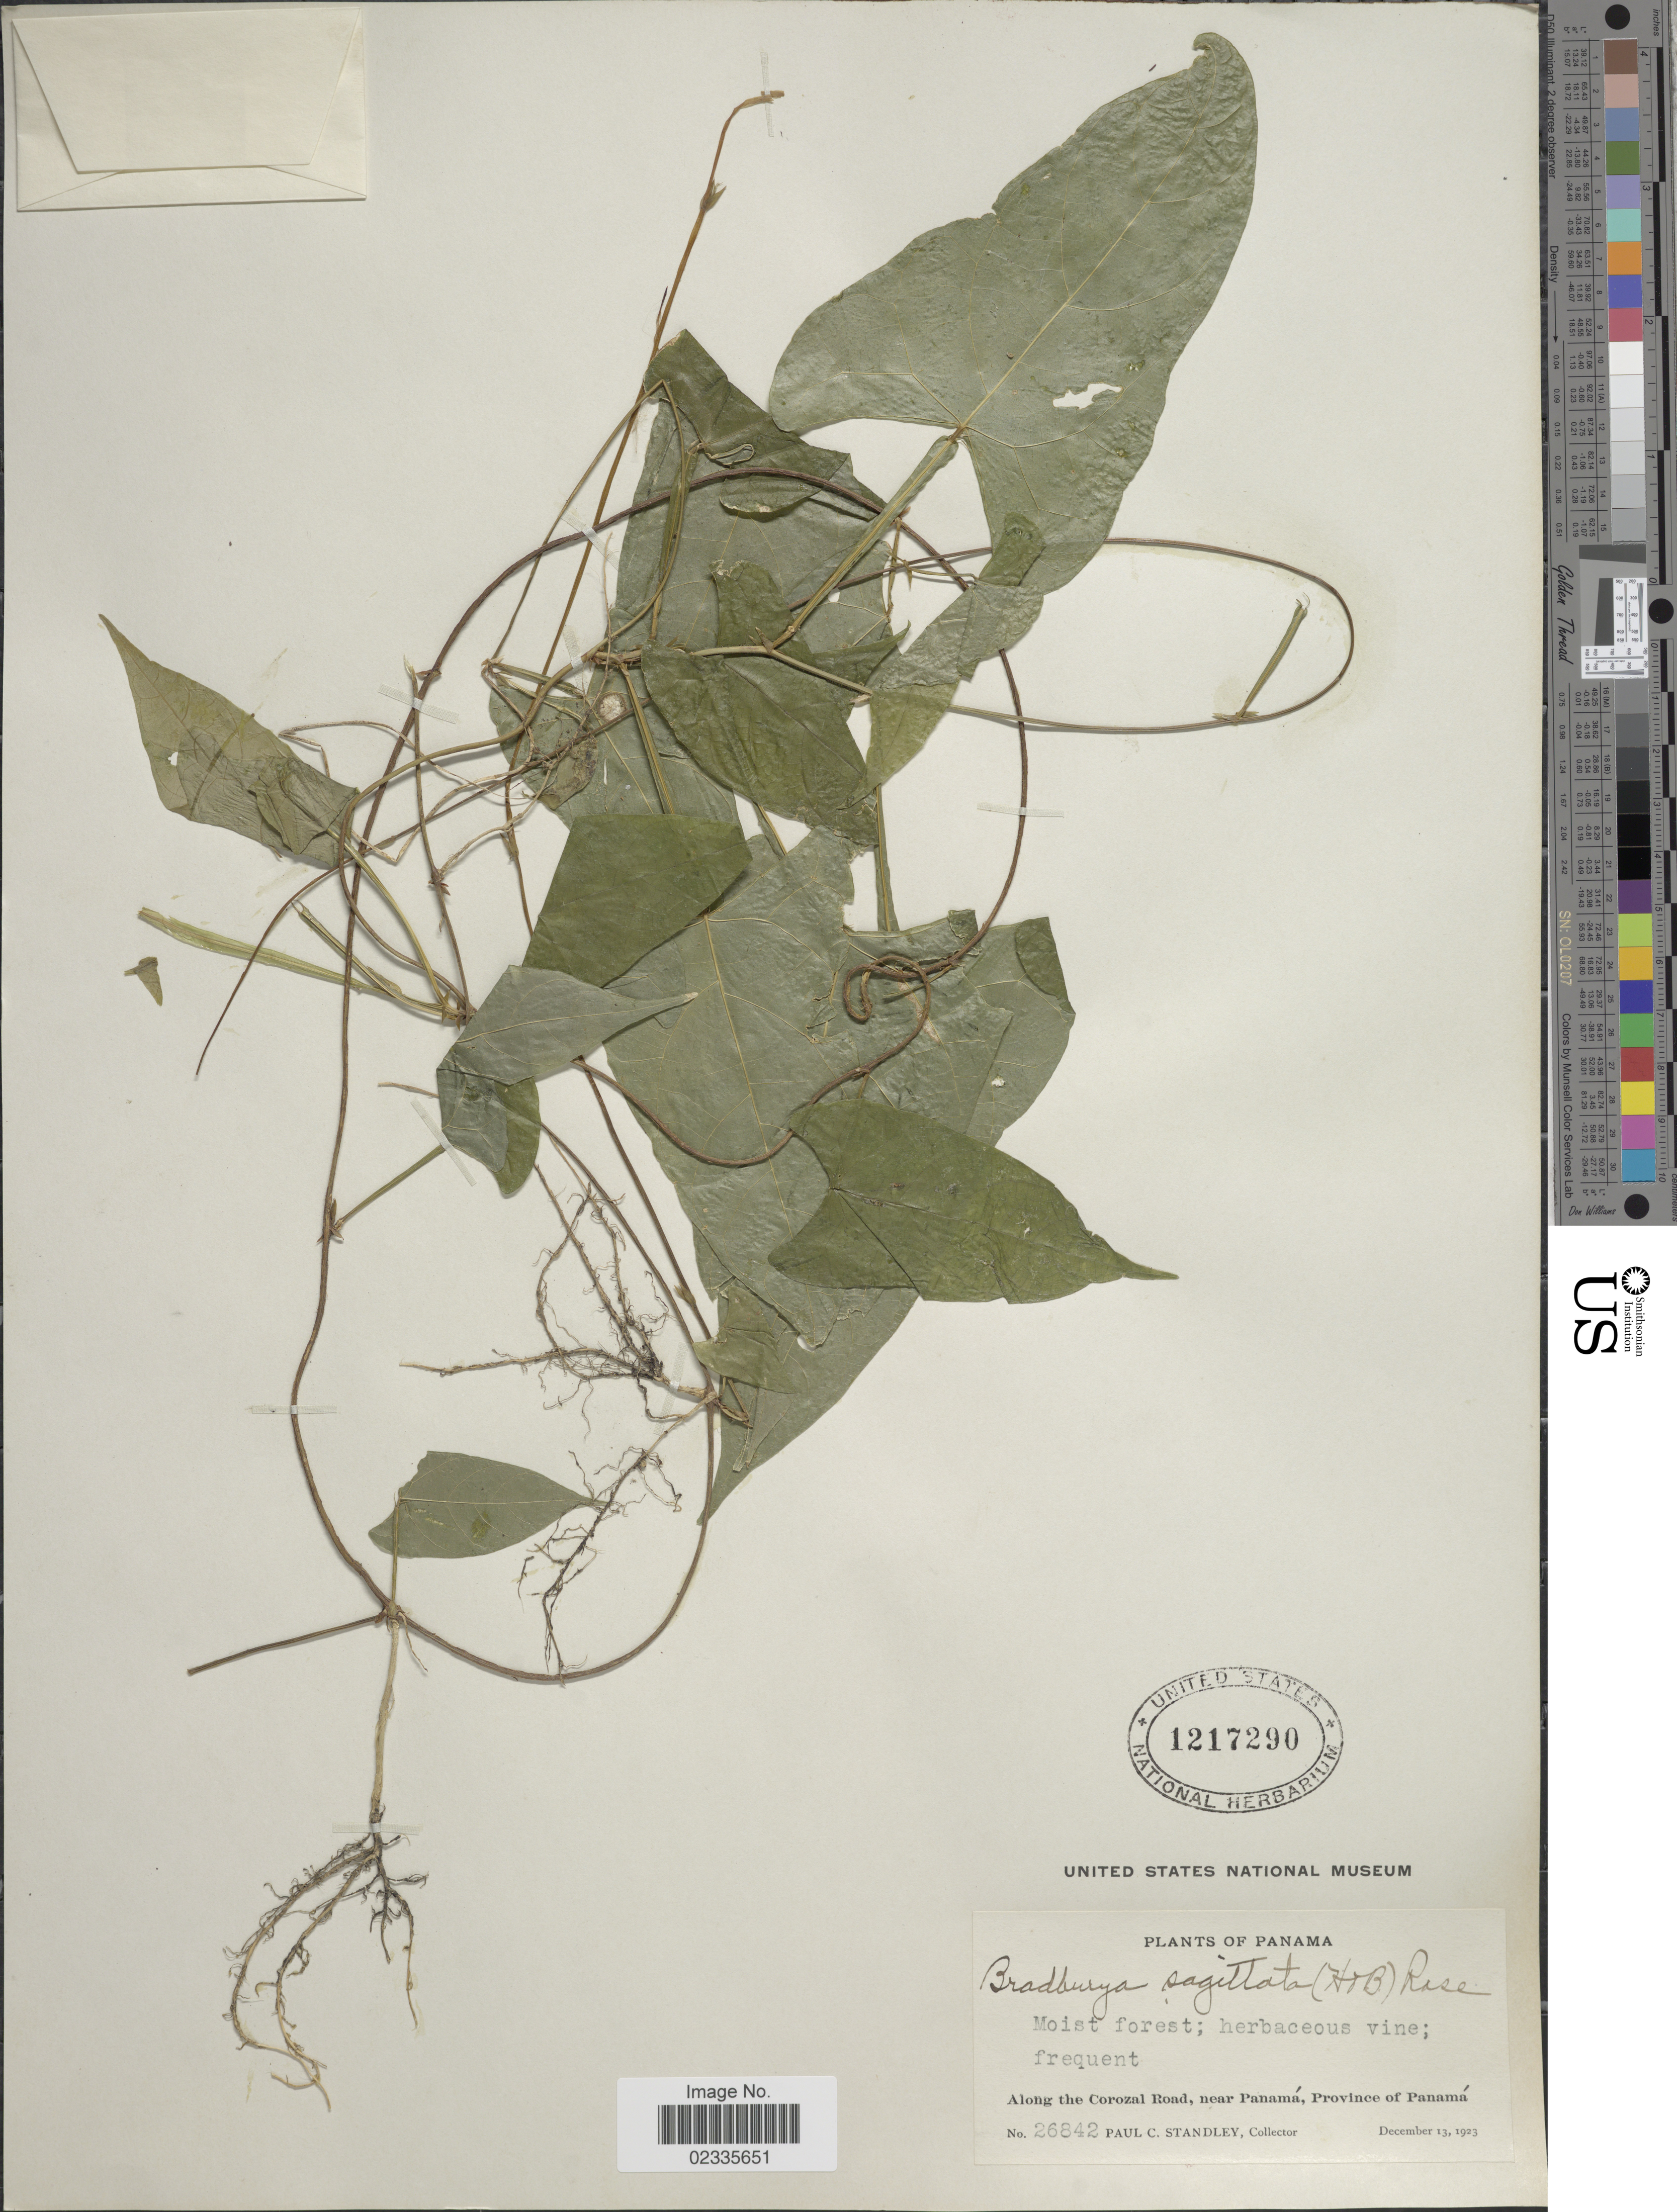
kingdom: Plantae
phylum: Tracheophyta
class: Magnoliopsida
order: Fabales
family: Fabaceae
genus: Centrosema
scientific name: Centrosema sagittata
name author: (Kunth) Rose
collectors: P. C. Standley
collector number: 26842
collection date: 1923-12-13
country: Panama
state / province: Panamá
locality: Along the Corozal Road, near Panama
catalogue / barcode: US 1217290